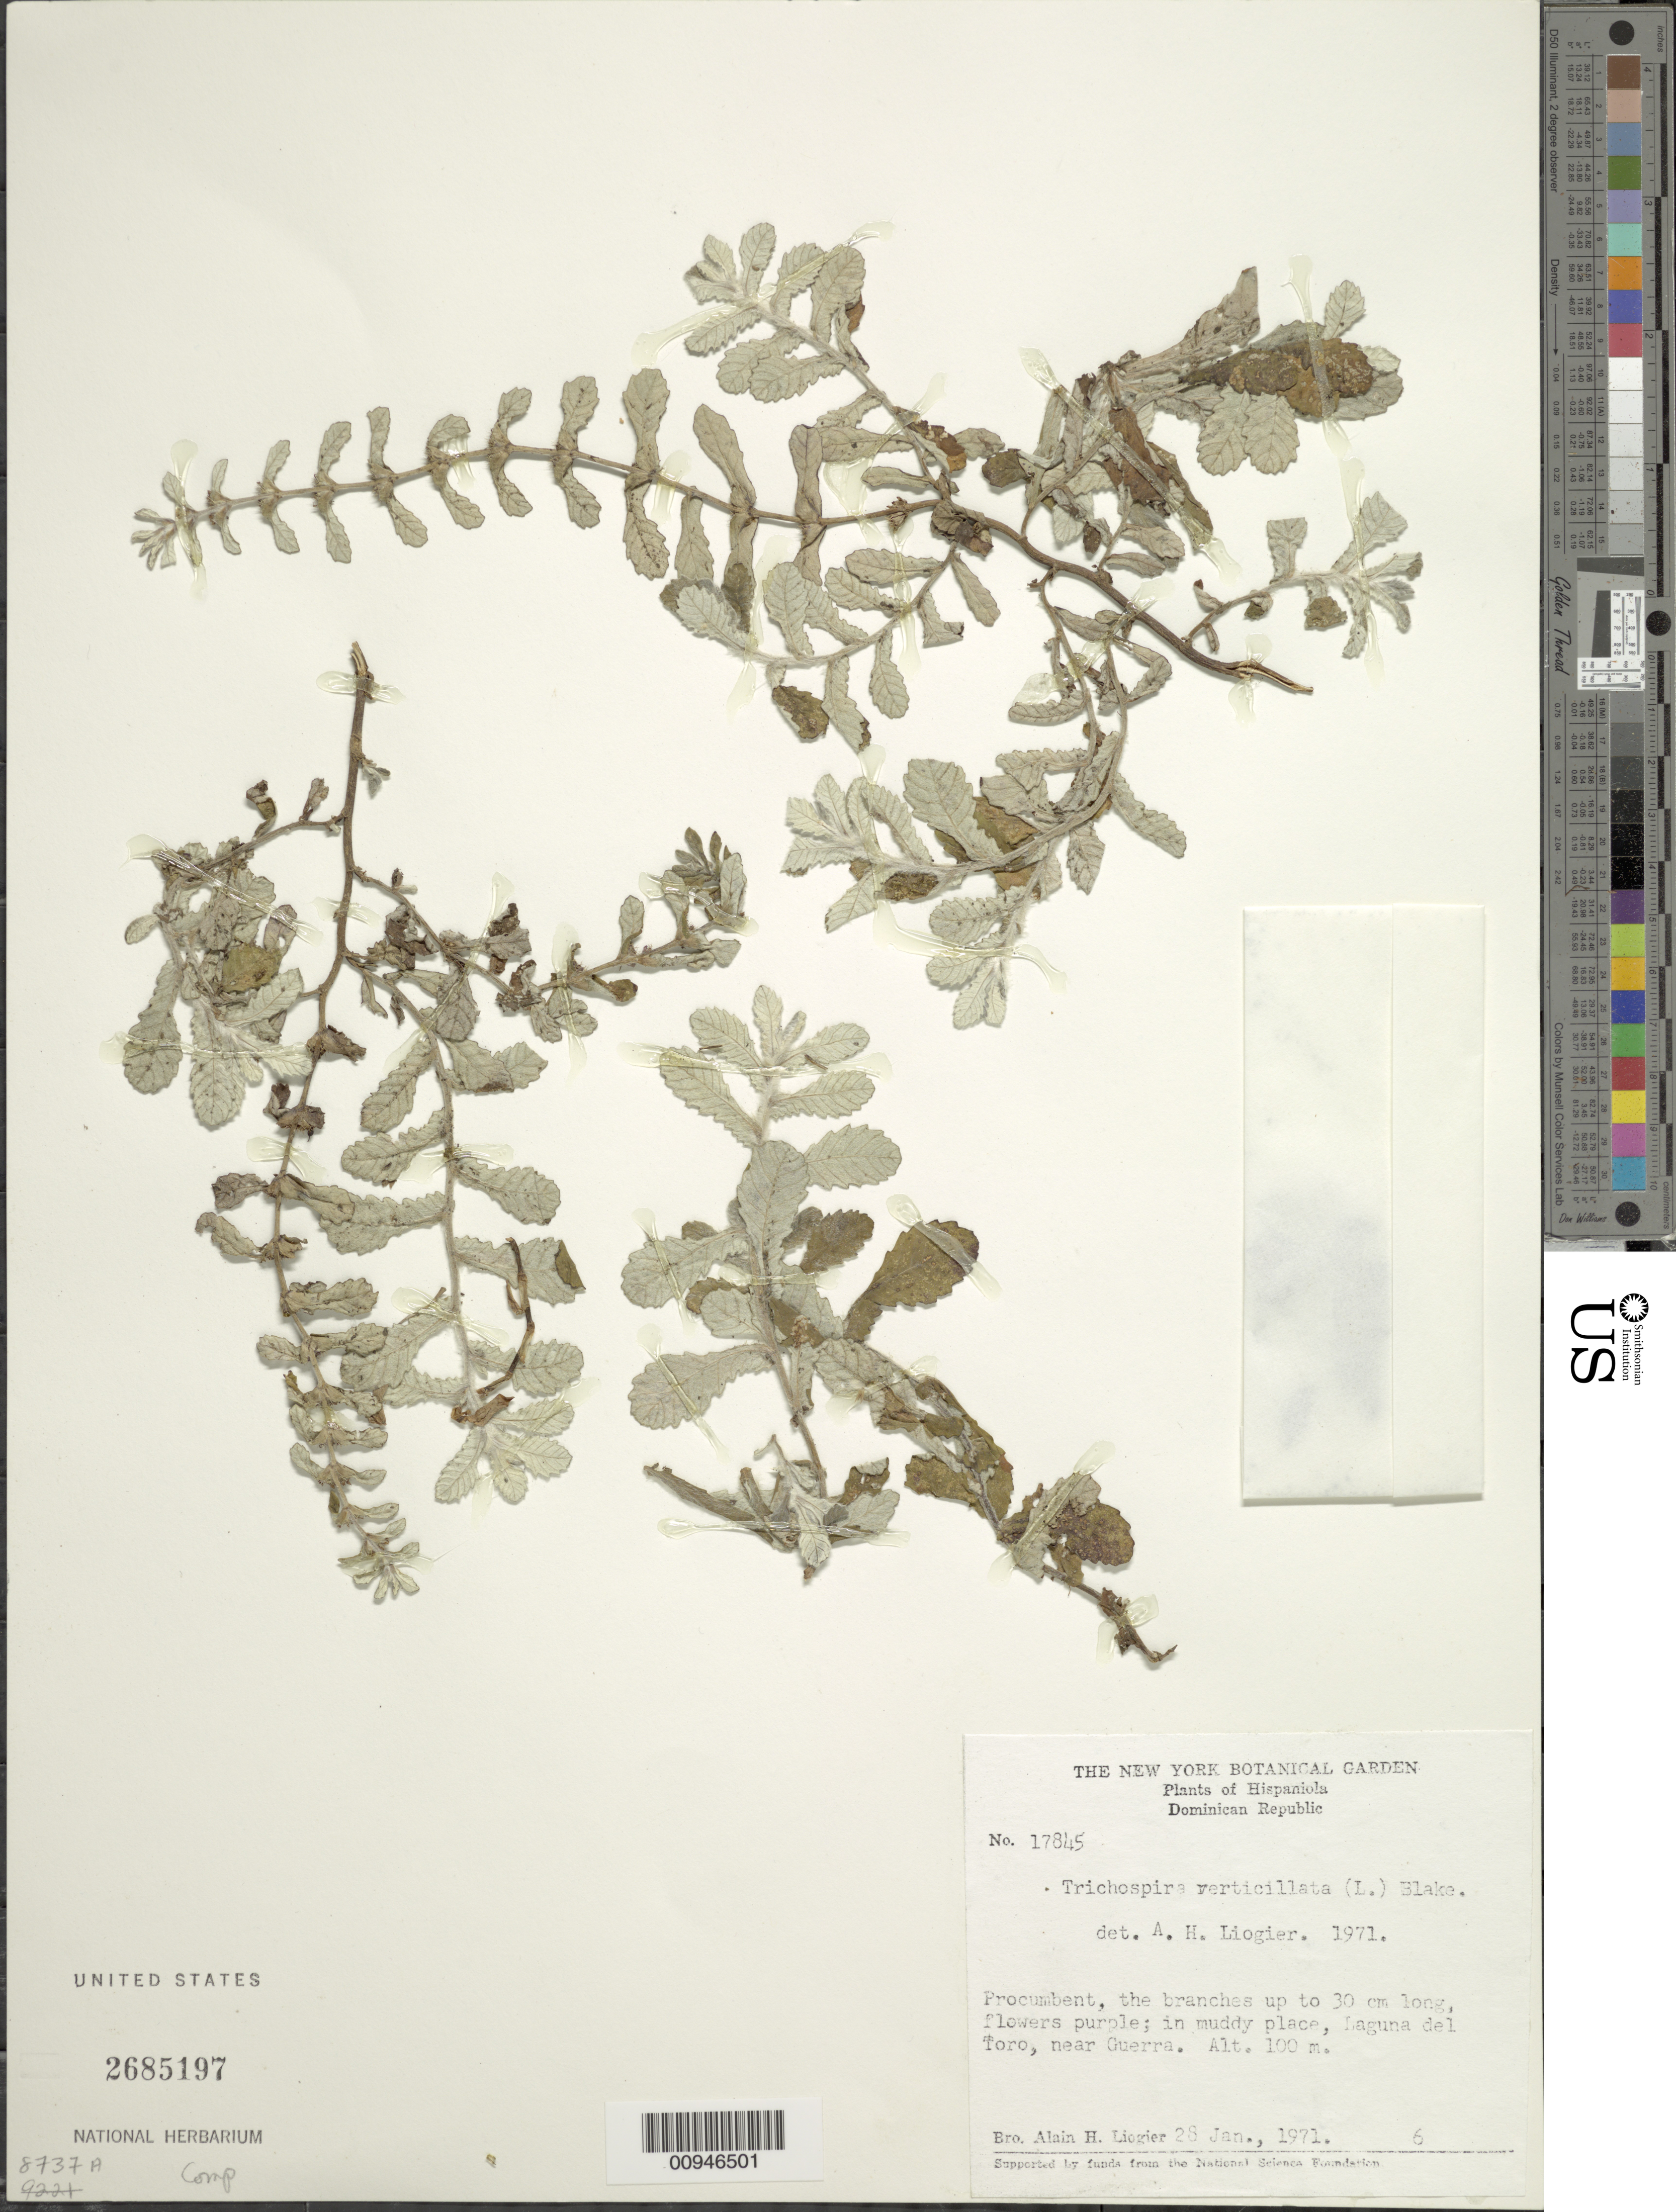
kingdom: Plantae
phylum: Tracheophyta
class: Magnoliopsida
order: Asterales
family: Asteraceae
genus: Trichospira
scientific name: Trichospira verticillata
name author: (L.) S.F. Blake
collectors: A. H. Liogier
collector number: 17845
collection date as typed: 28 Jan 1971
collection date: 1971-01-28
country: Dominican Republic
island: Hispaniola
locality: Laguna del Toro, near Guerra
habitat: Muddy place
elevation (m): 100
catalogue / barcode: US 2685197